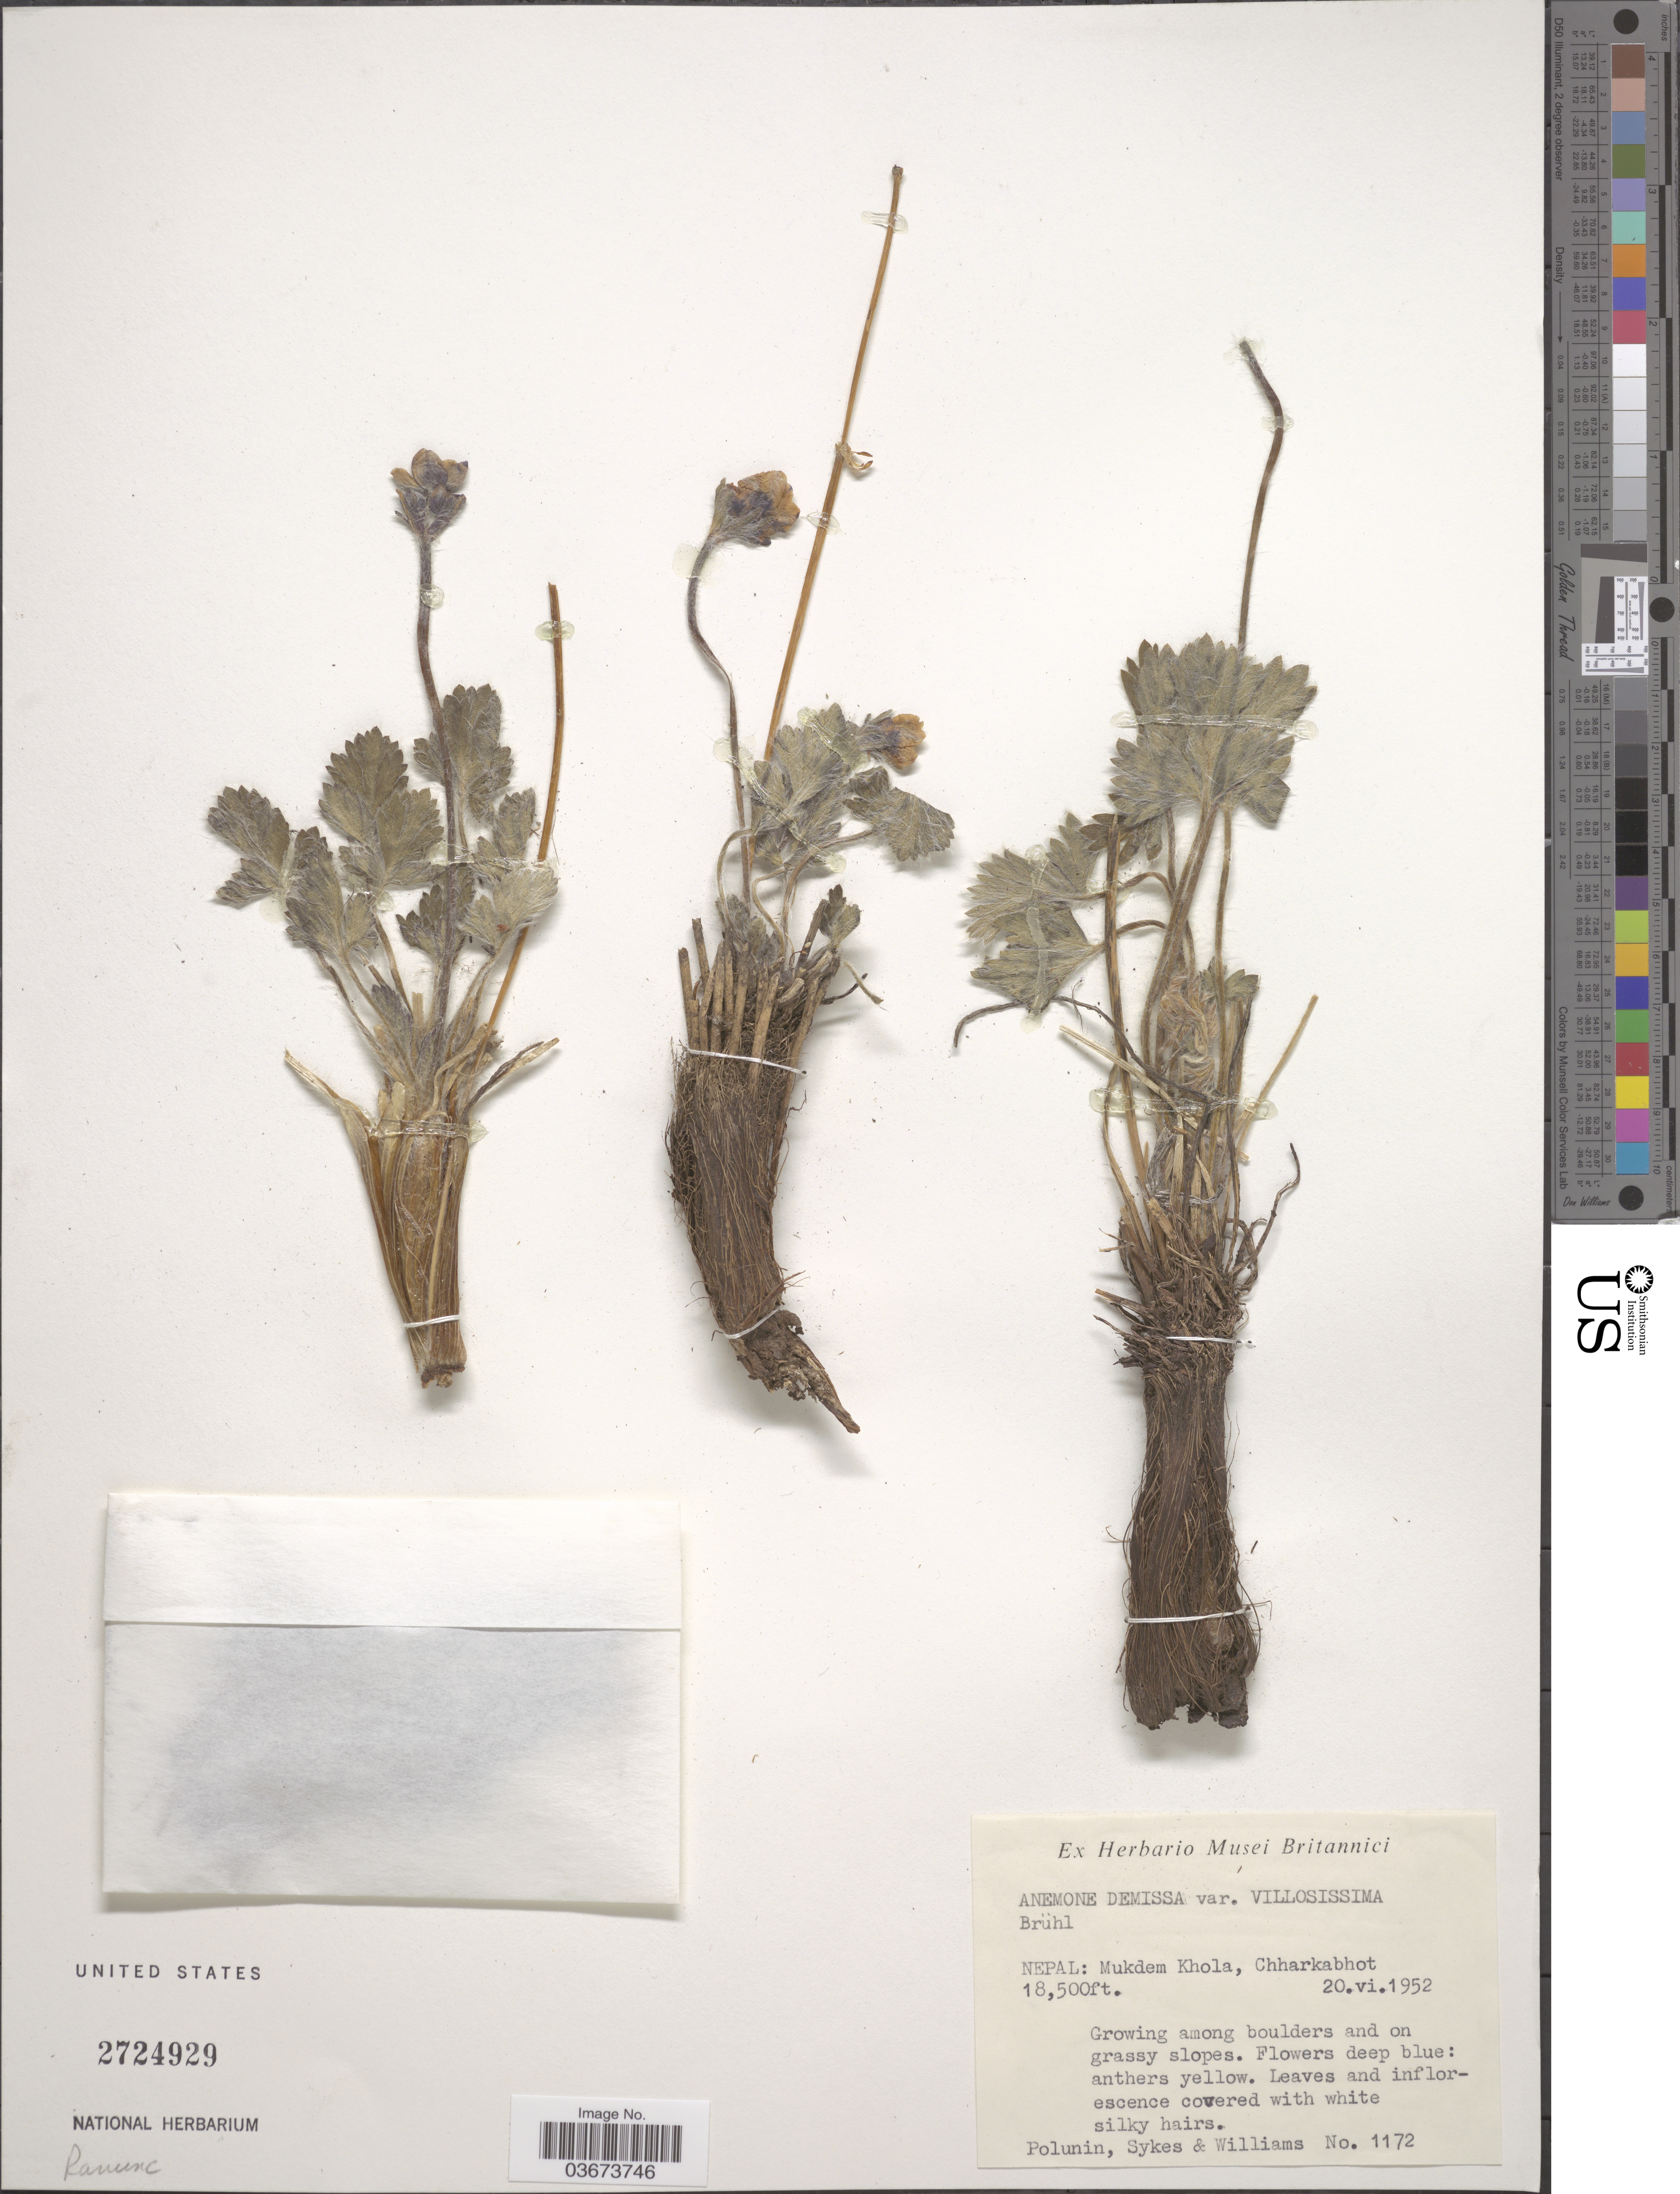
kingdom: Plantae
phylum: Tracheophyta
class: Magnoliopsida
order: Ranunculales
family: Ranunculaceae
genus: Anemone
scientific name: Anemone demissa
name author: (Thomson) Hook.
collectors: Polunin, Sykes, -- & -- Williams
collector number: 1172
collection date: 1952-06-20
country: Nepal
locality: Mukdem Khola, Chharkabhot.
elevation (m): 5639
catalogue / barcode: US 2724929